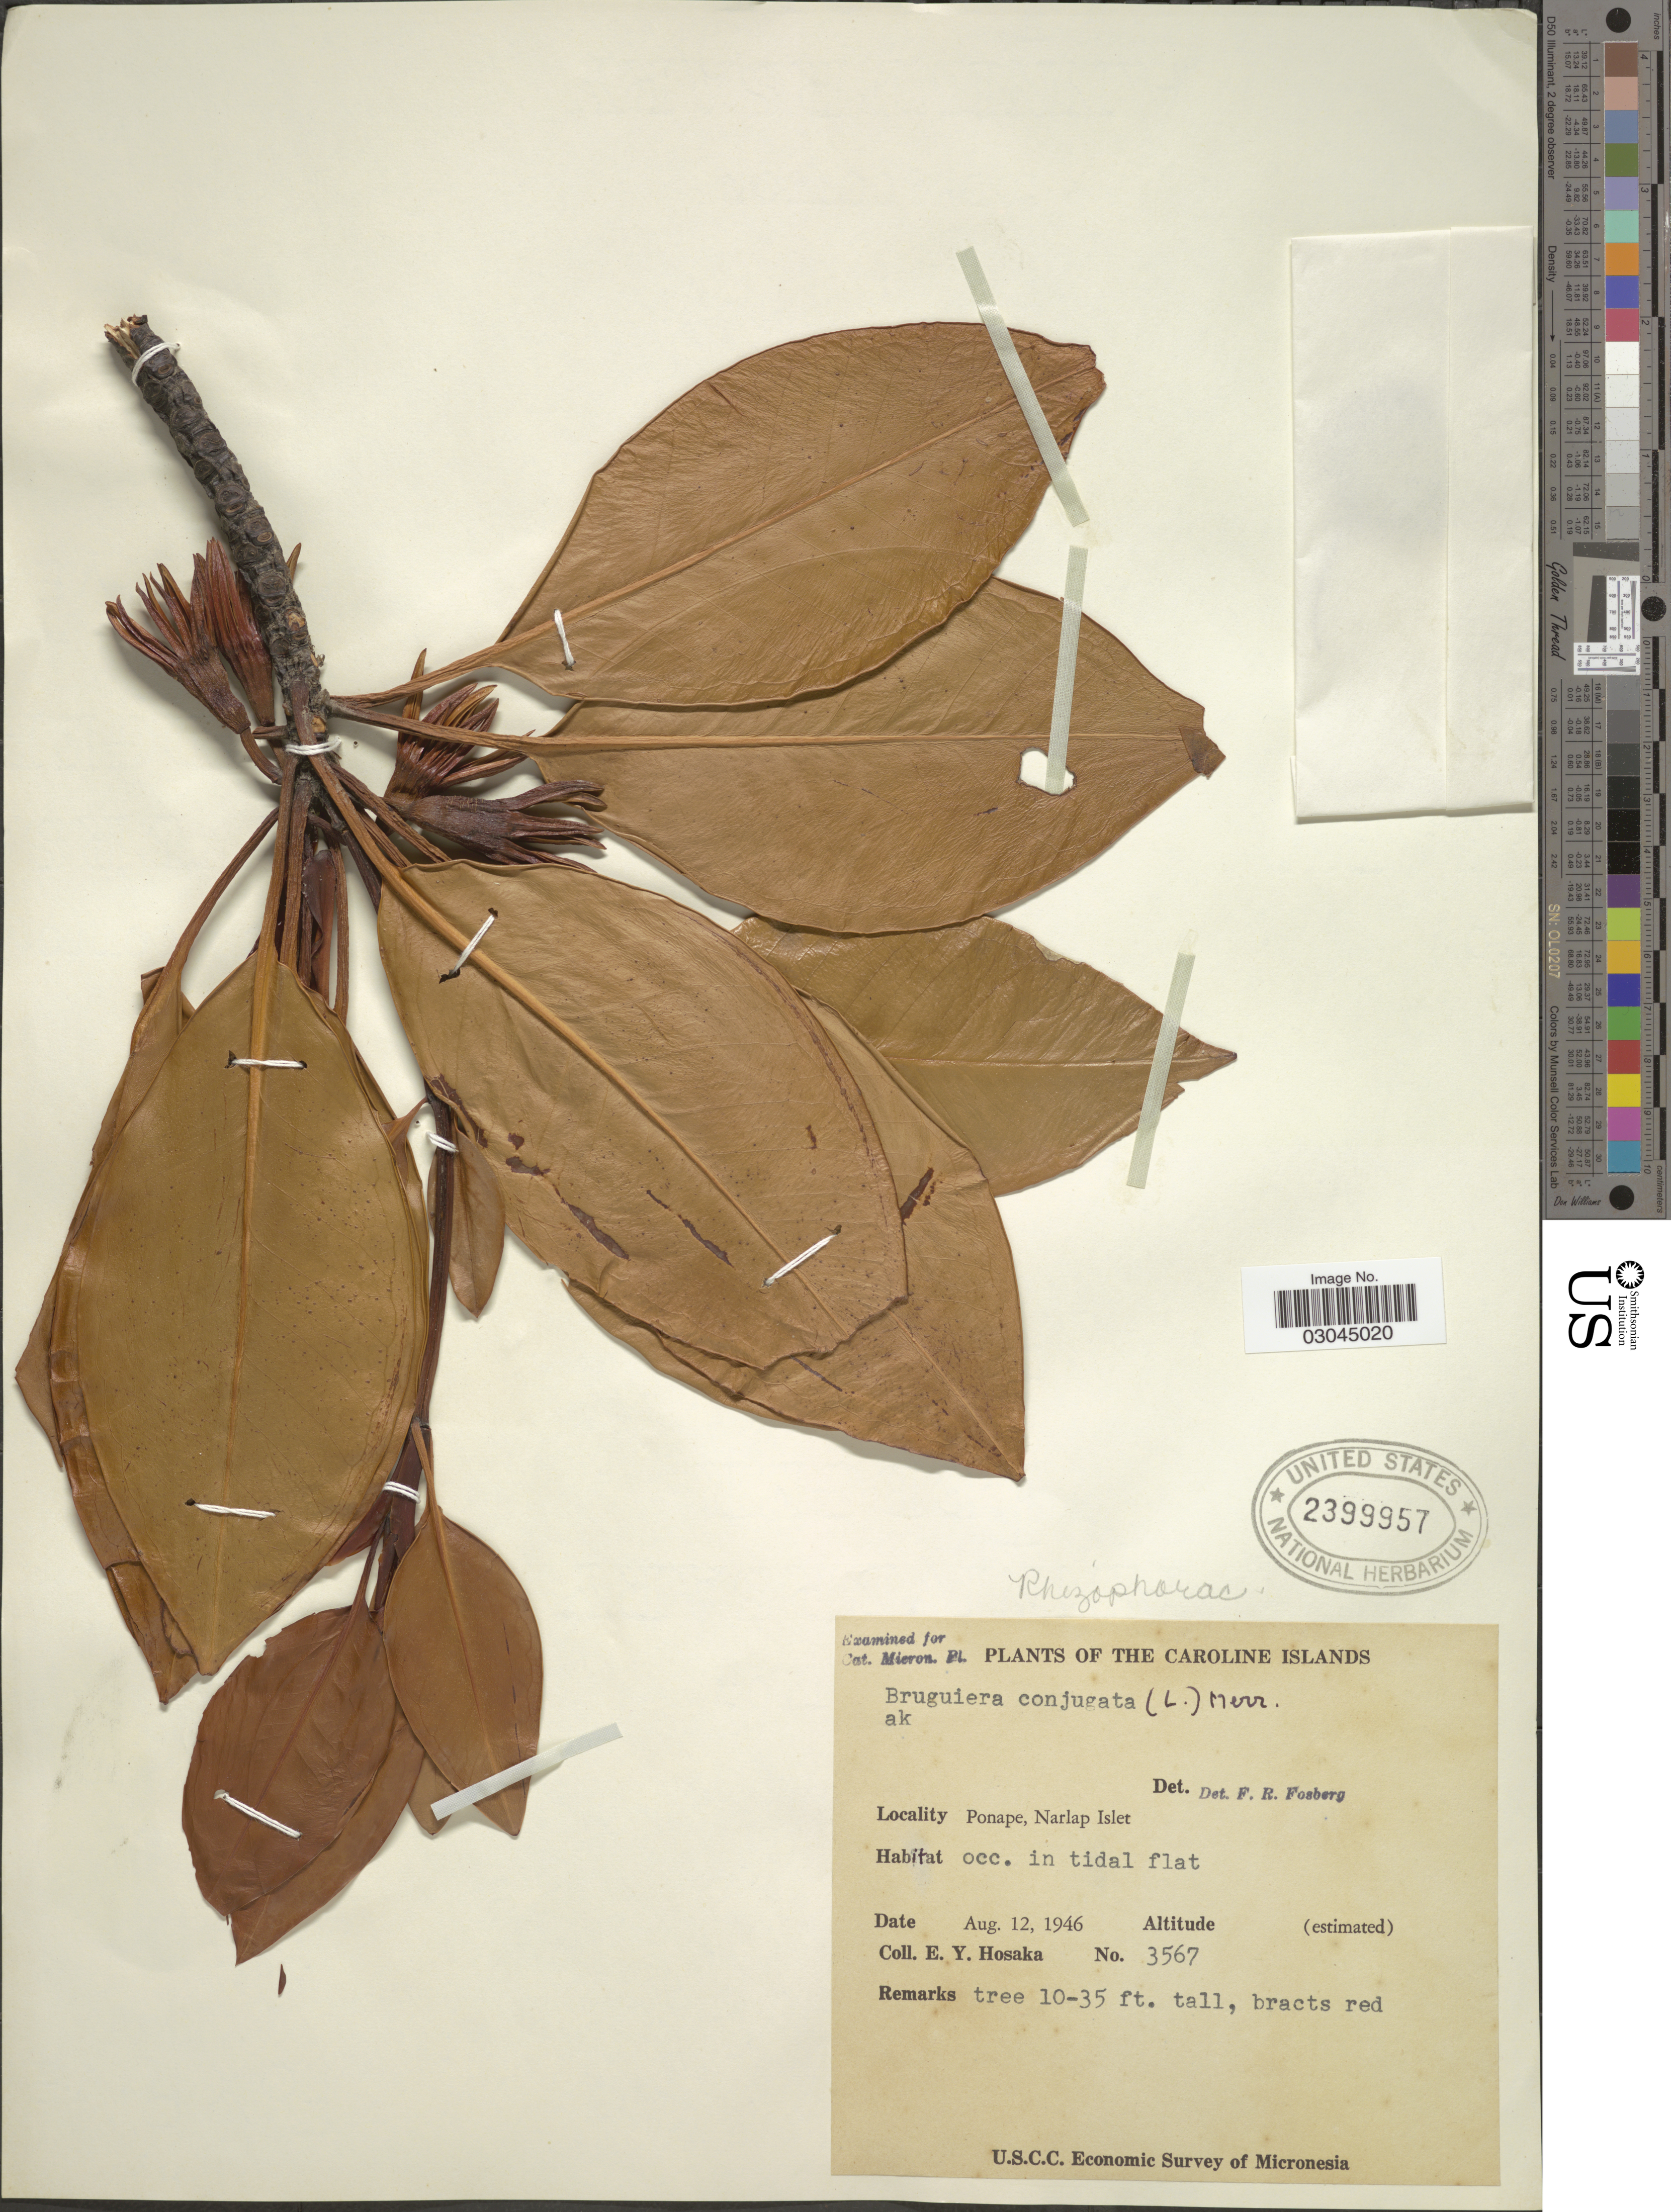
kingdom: Plantae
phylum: Tracheophyta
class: Magnoliopsida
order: Malpighiales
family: Rhizophoraceae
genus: Bruguiera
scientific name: Bruguiera gymnorhiza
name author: (L.) Savigny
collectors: E. Y. Hosaka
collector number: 3567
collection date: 1946-08-12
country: Micronesia, Federated States of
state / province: Pohnpei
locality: The Caroline Islands, Ponape, Narlap Islet.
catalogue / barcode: US 2399957